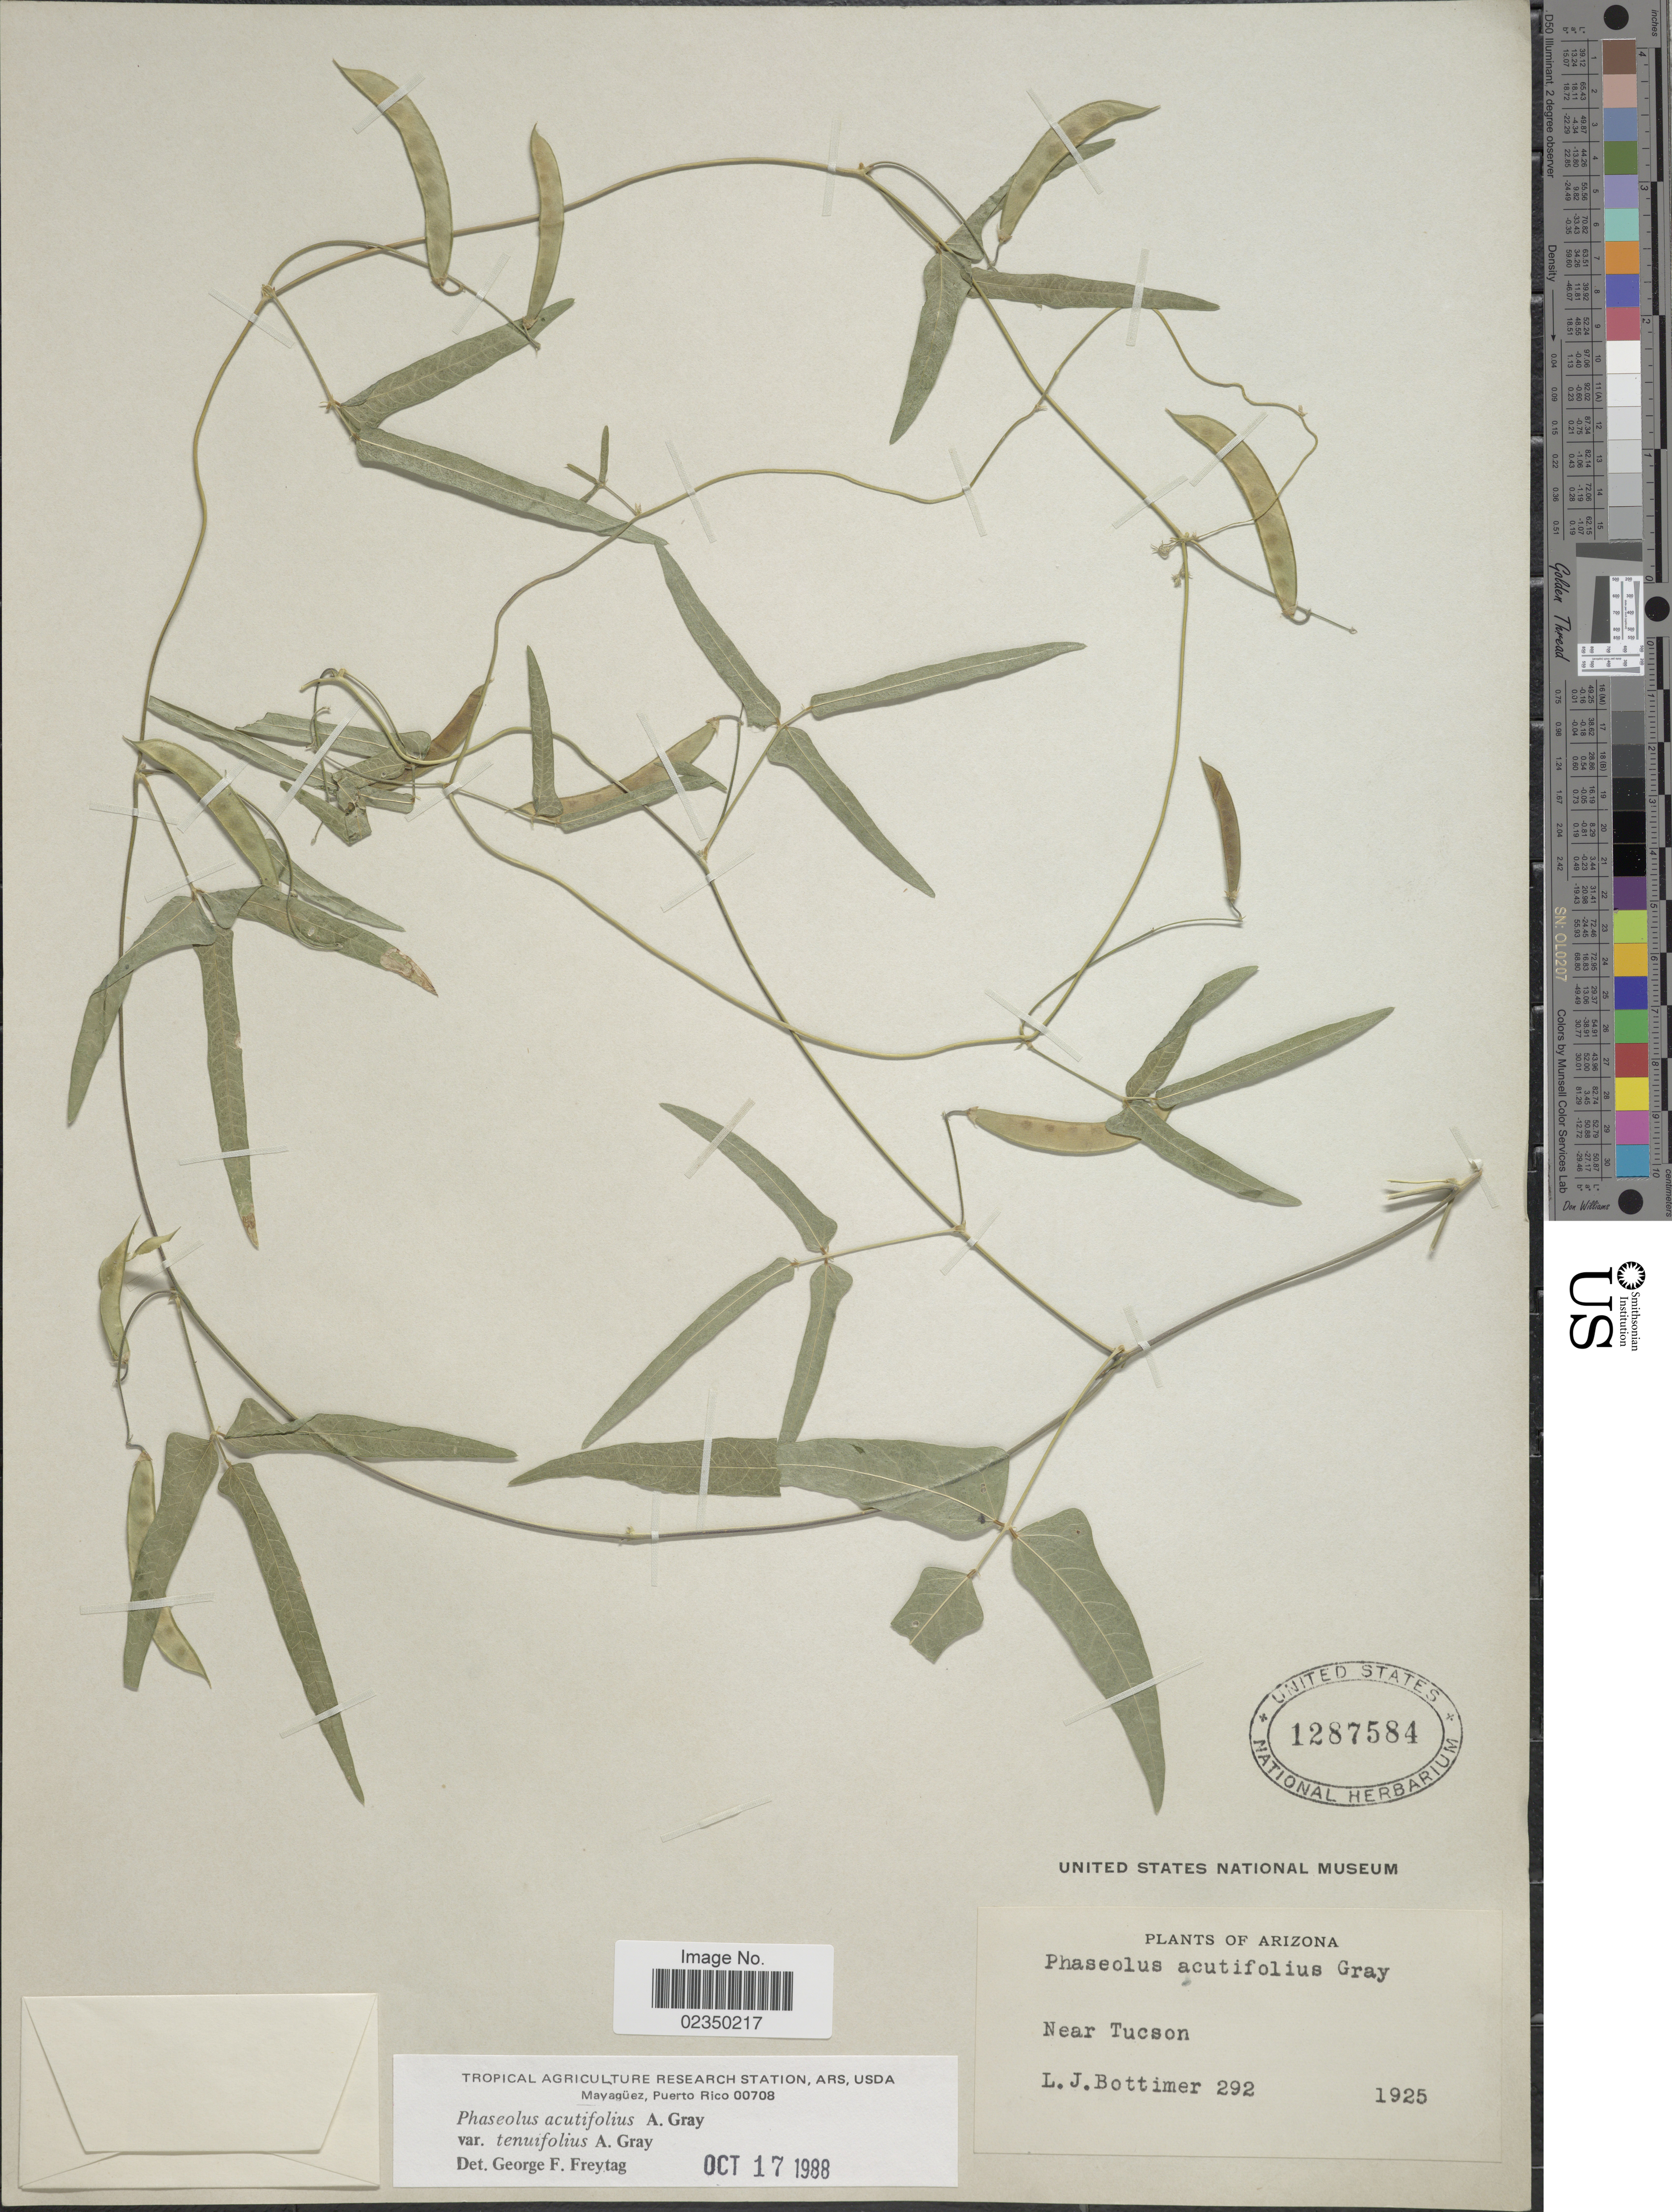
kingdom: Plantae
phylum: Tracheophyta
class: Magnoliopsida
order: Fabales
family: Fabaceae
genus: Phaseolus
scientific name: Phaseolus acutifolius var. tenuifolius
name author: A. Gray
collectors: L. Bottimer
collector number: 292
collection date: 1925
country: United States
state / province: Arizona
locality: Near Tucson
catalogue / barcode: US 1287584